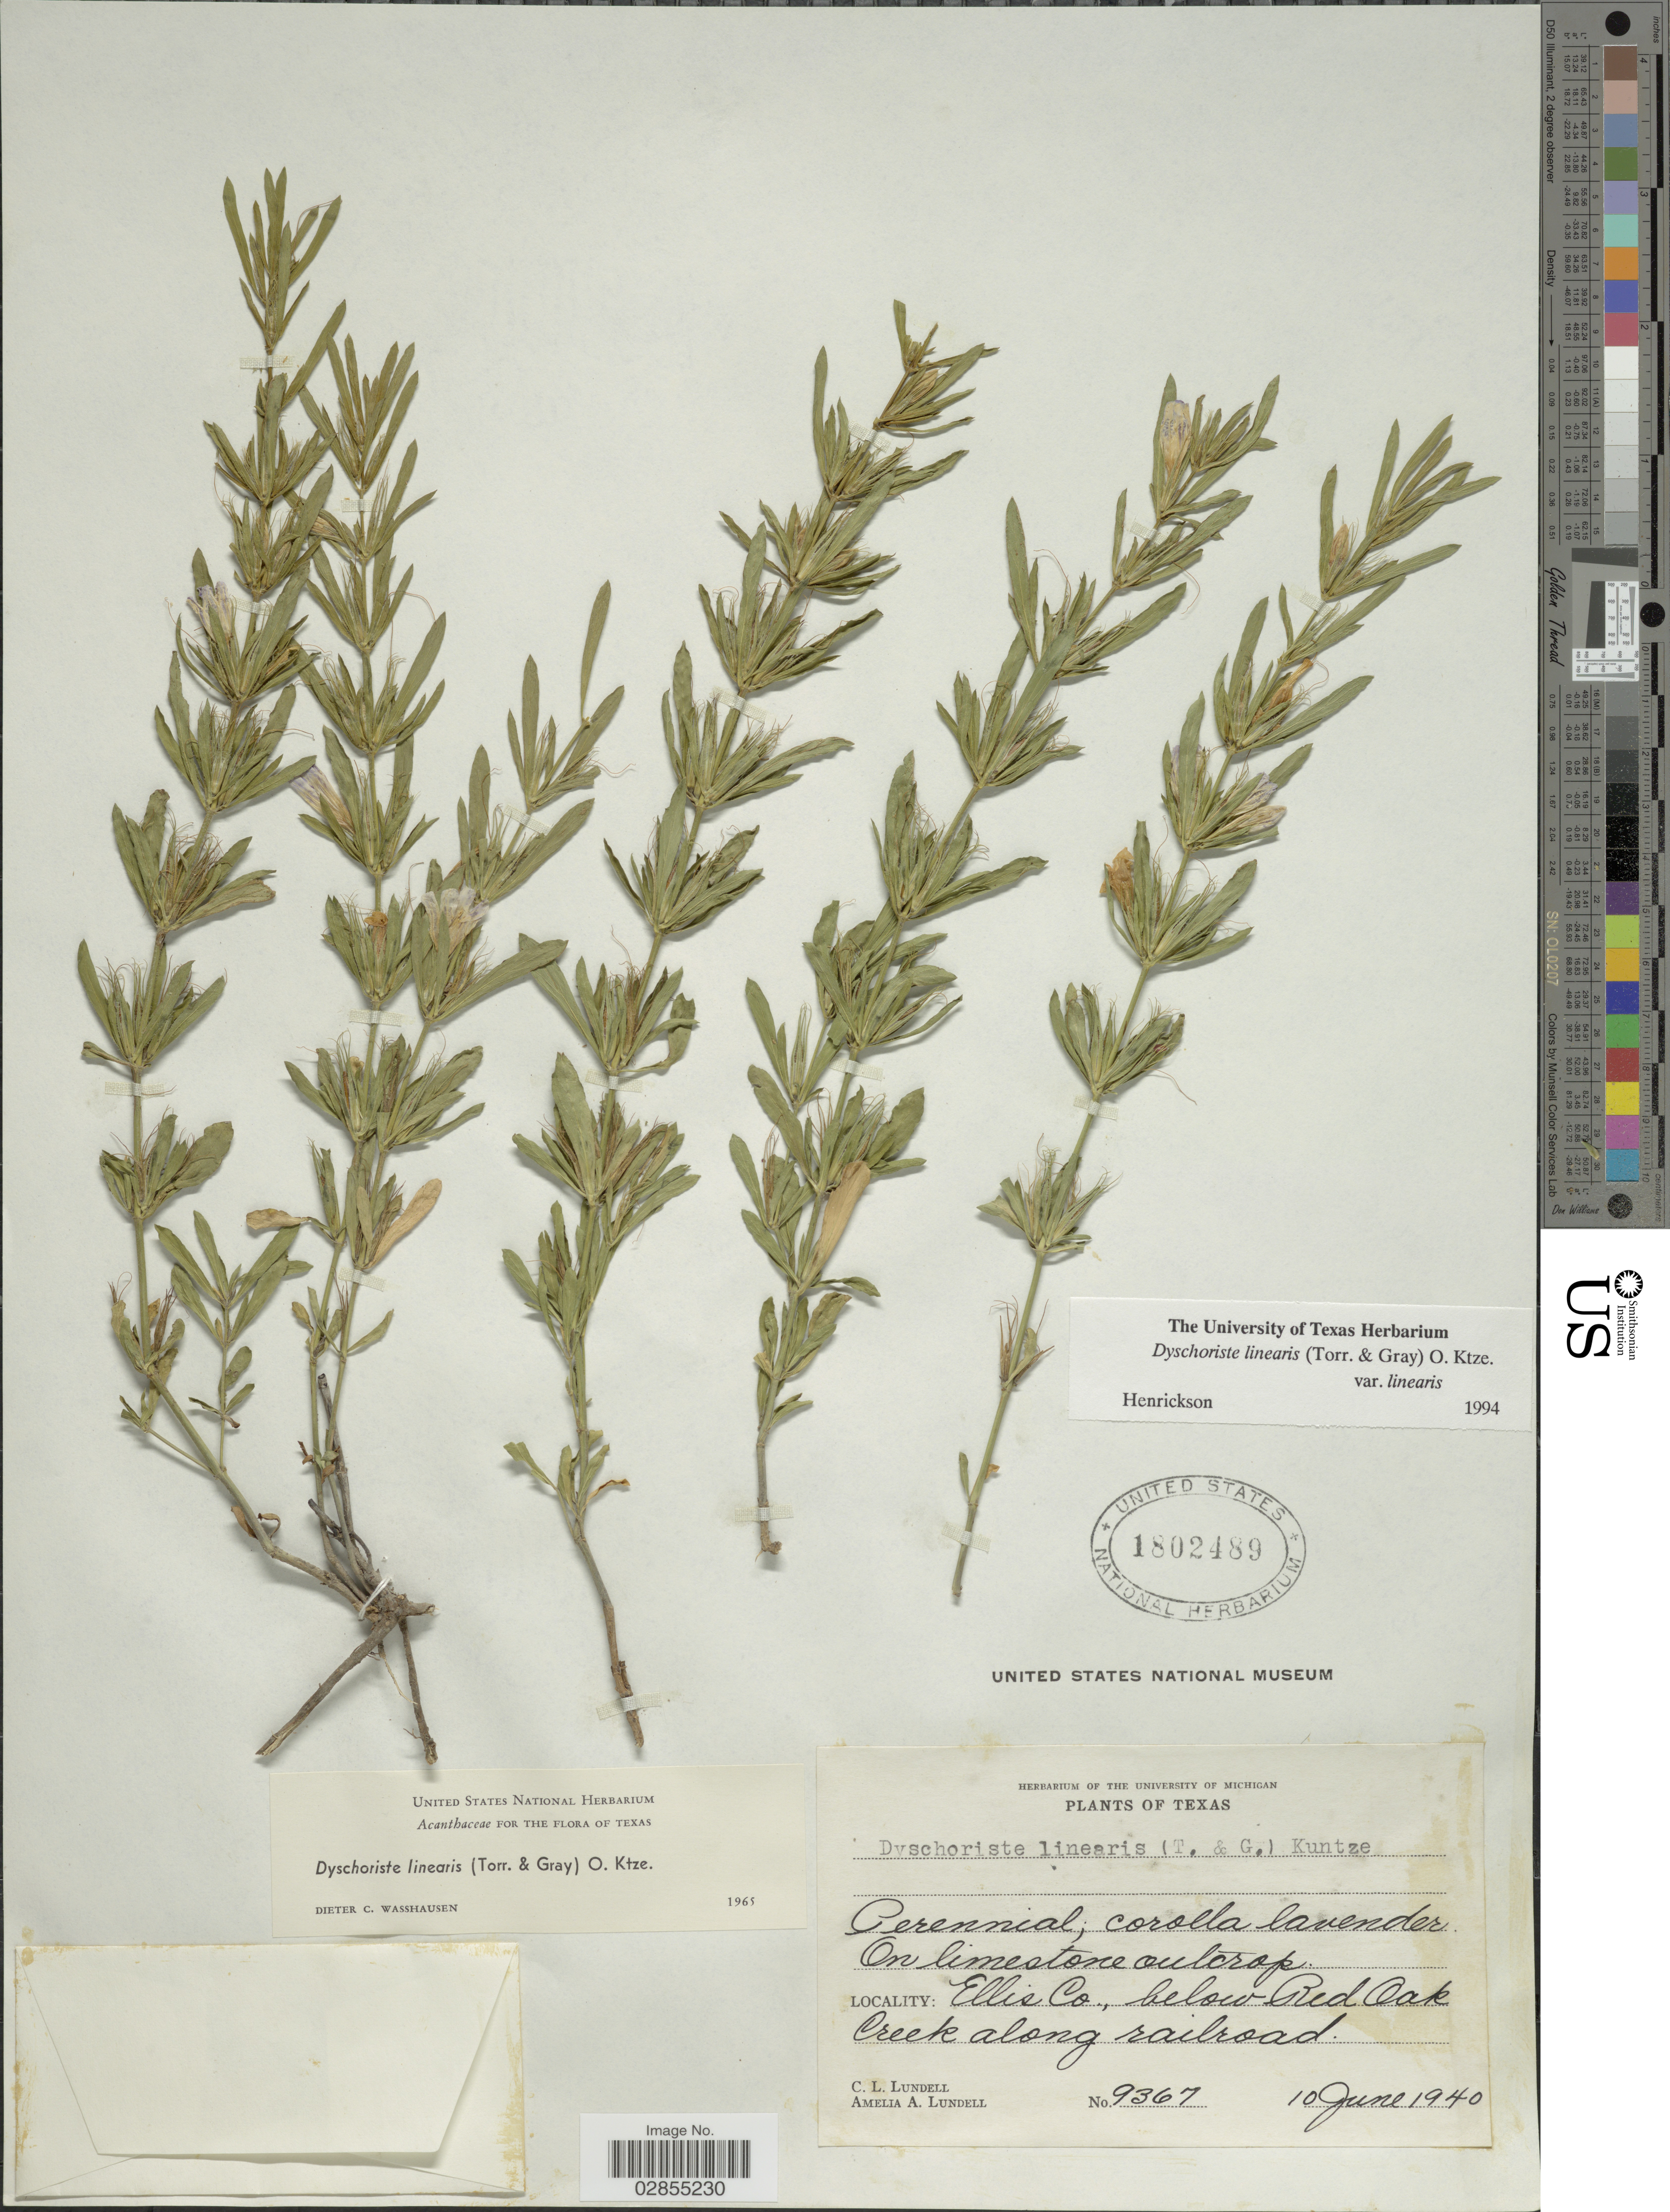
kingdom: Plantae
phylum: Tracheophyta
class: Magnoliopsida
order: Lamiales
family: Acanthaceae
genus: Dyschoriste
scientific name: Dyschoriste linearis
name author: (Torr. & A. Gray) Kuntze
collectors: C. L. Lundell & A. A. Lundell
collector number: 9367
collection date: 1940-06-10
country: United States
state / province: Texas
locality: Ellis Co., below Red Oak Creek along railroad.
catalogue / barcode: US 1802489